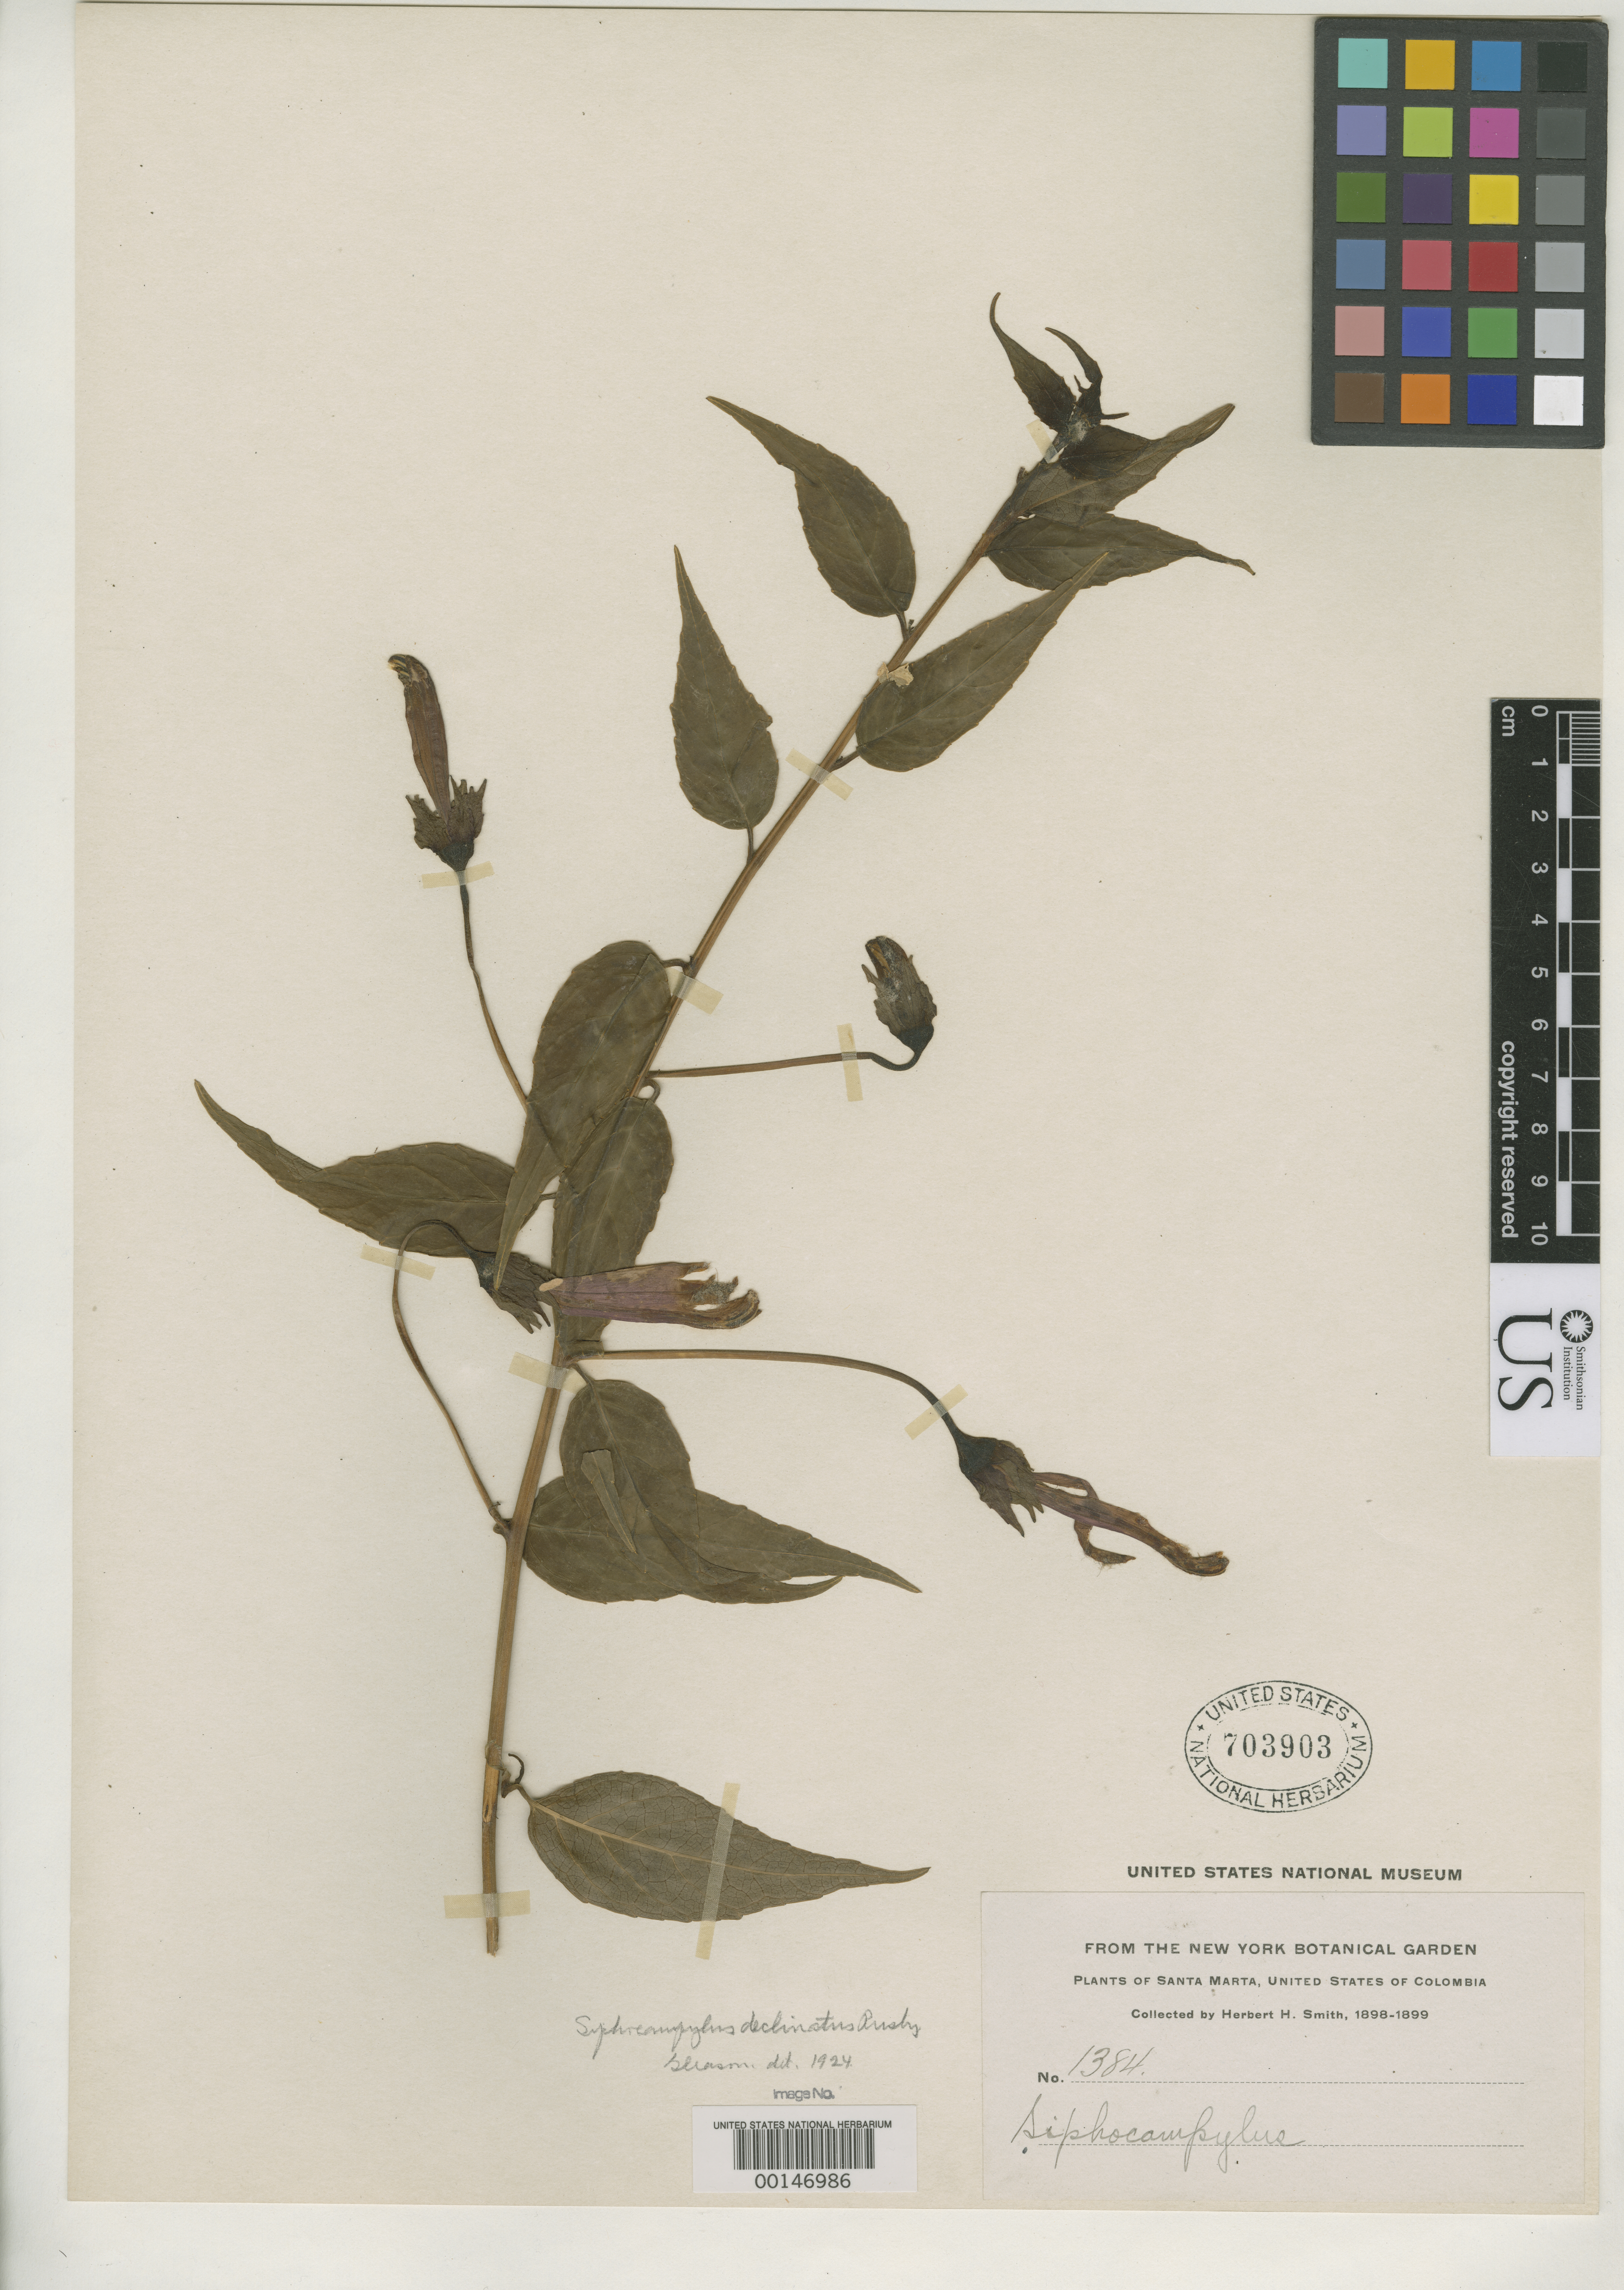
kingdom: Plantae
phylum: Tracheophyta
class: Magnoliopsida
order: Asterales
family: Campanulaceae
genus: Siphocampylus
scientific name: Siphocampylus declinatus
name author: Rusby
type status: Isotype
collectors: Herbert H. Smith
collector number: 1384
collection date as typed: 25 Jan 1899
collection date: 1899-01-25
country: Colombia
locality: Sierra del Libano.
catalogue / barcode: US 703903